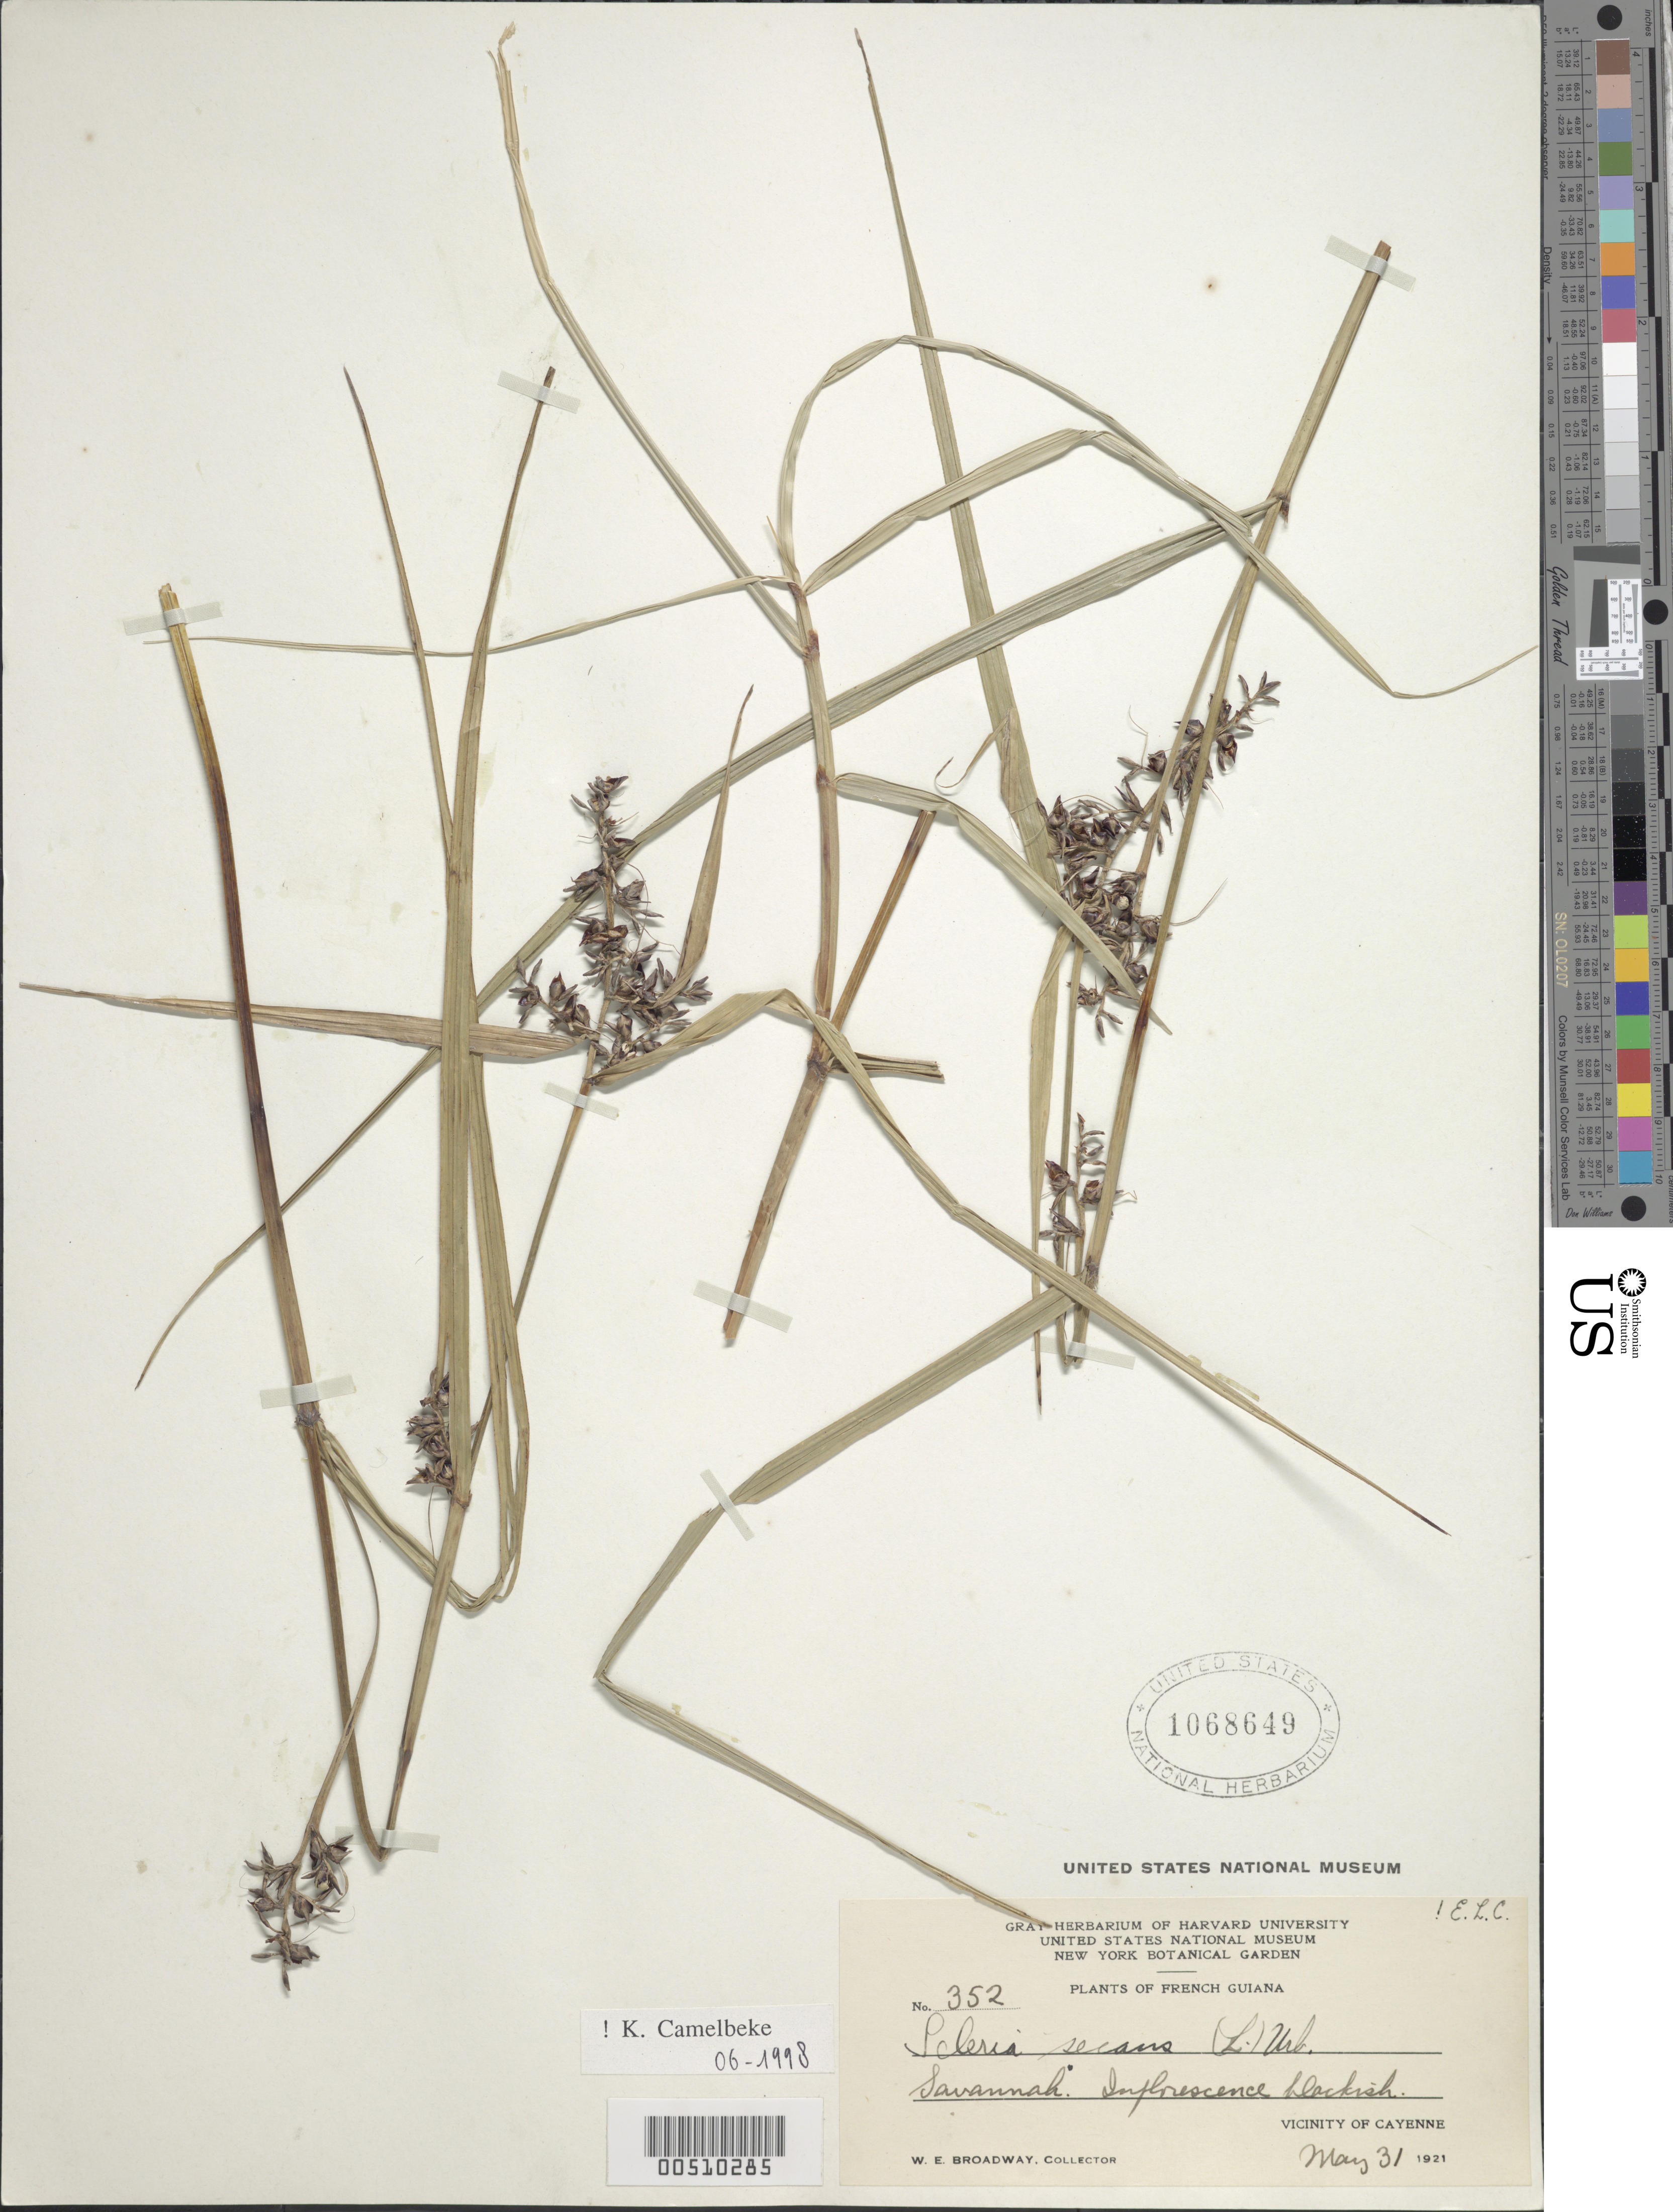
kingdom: Plantae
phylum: Tracheophyta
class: Liliopsida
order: Poales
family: Cyperaceae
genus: Scleria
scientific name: Scleria secans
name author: (L.) Urb.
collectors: W. E. Broadway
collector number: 352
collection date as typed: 31 May 1921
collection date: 1921-05-31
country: French Guiana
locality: Vicinity of Cayenne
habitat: Savannah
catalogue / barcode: US 1068649